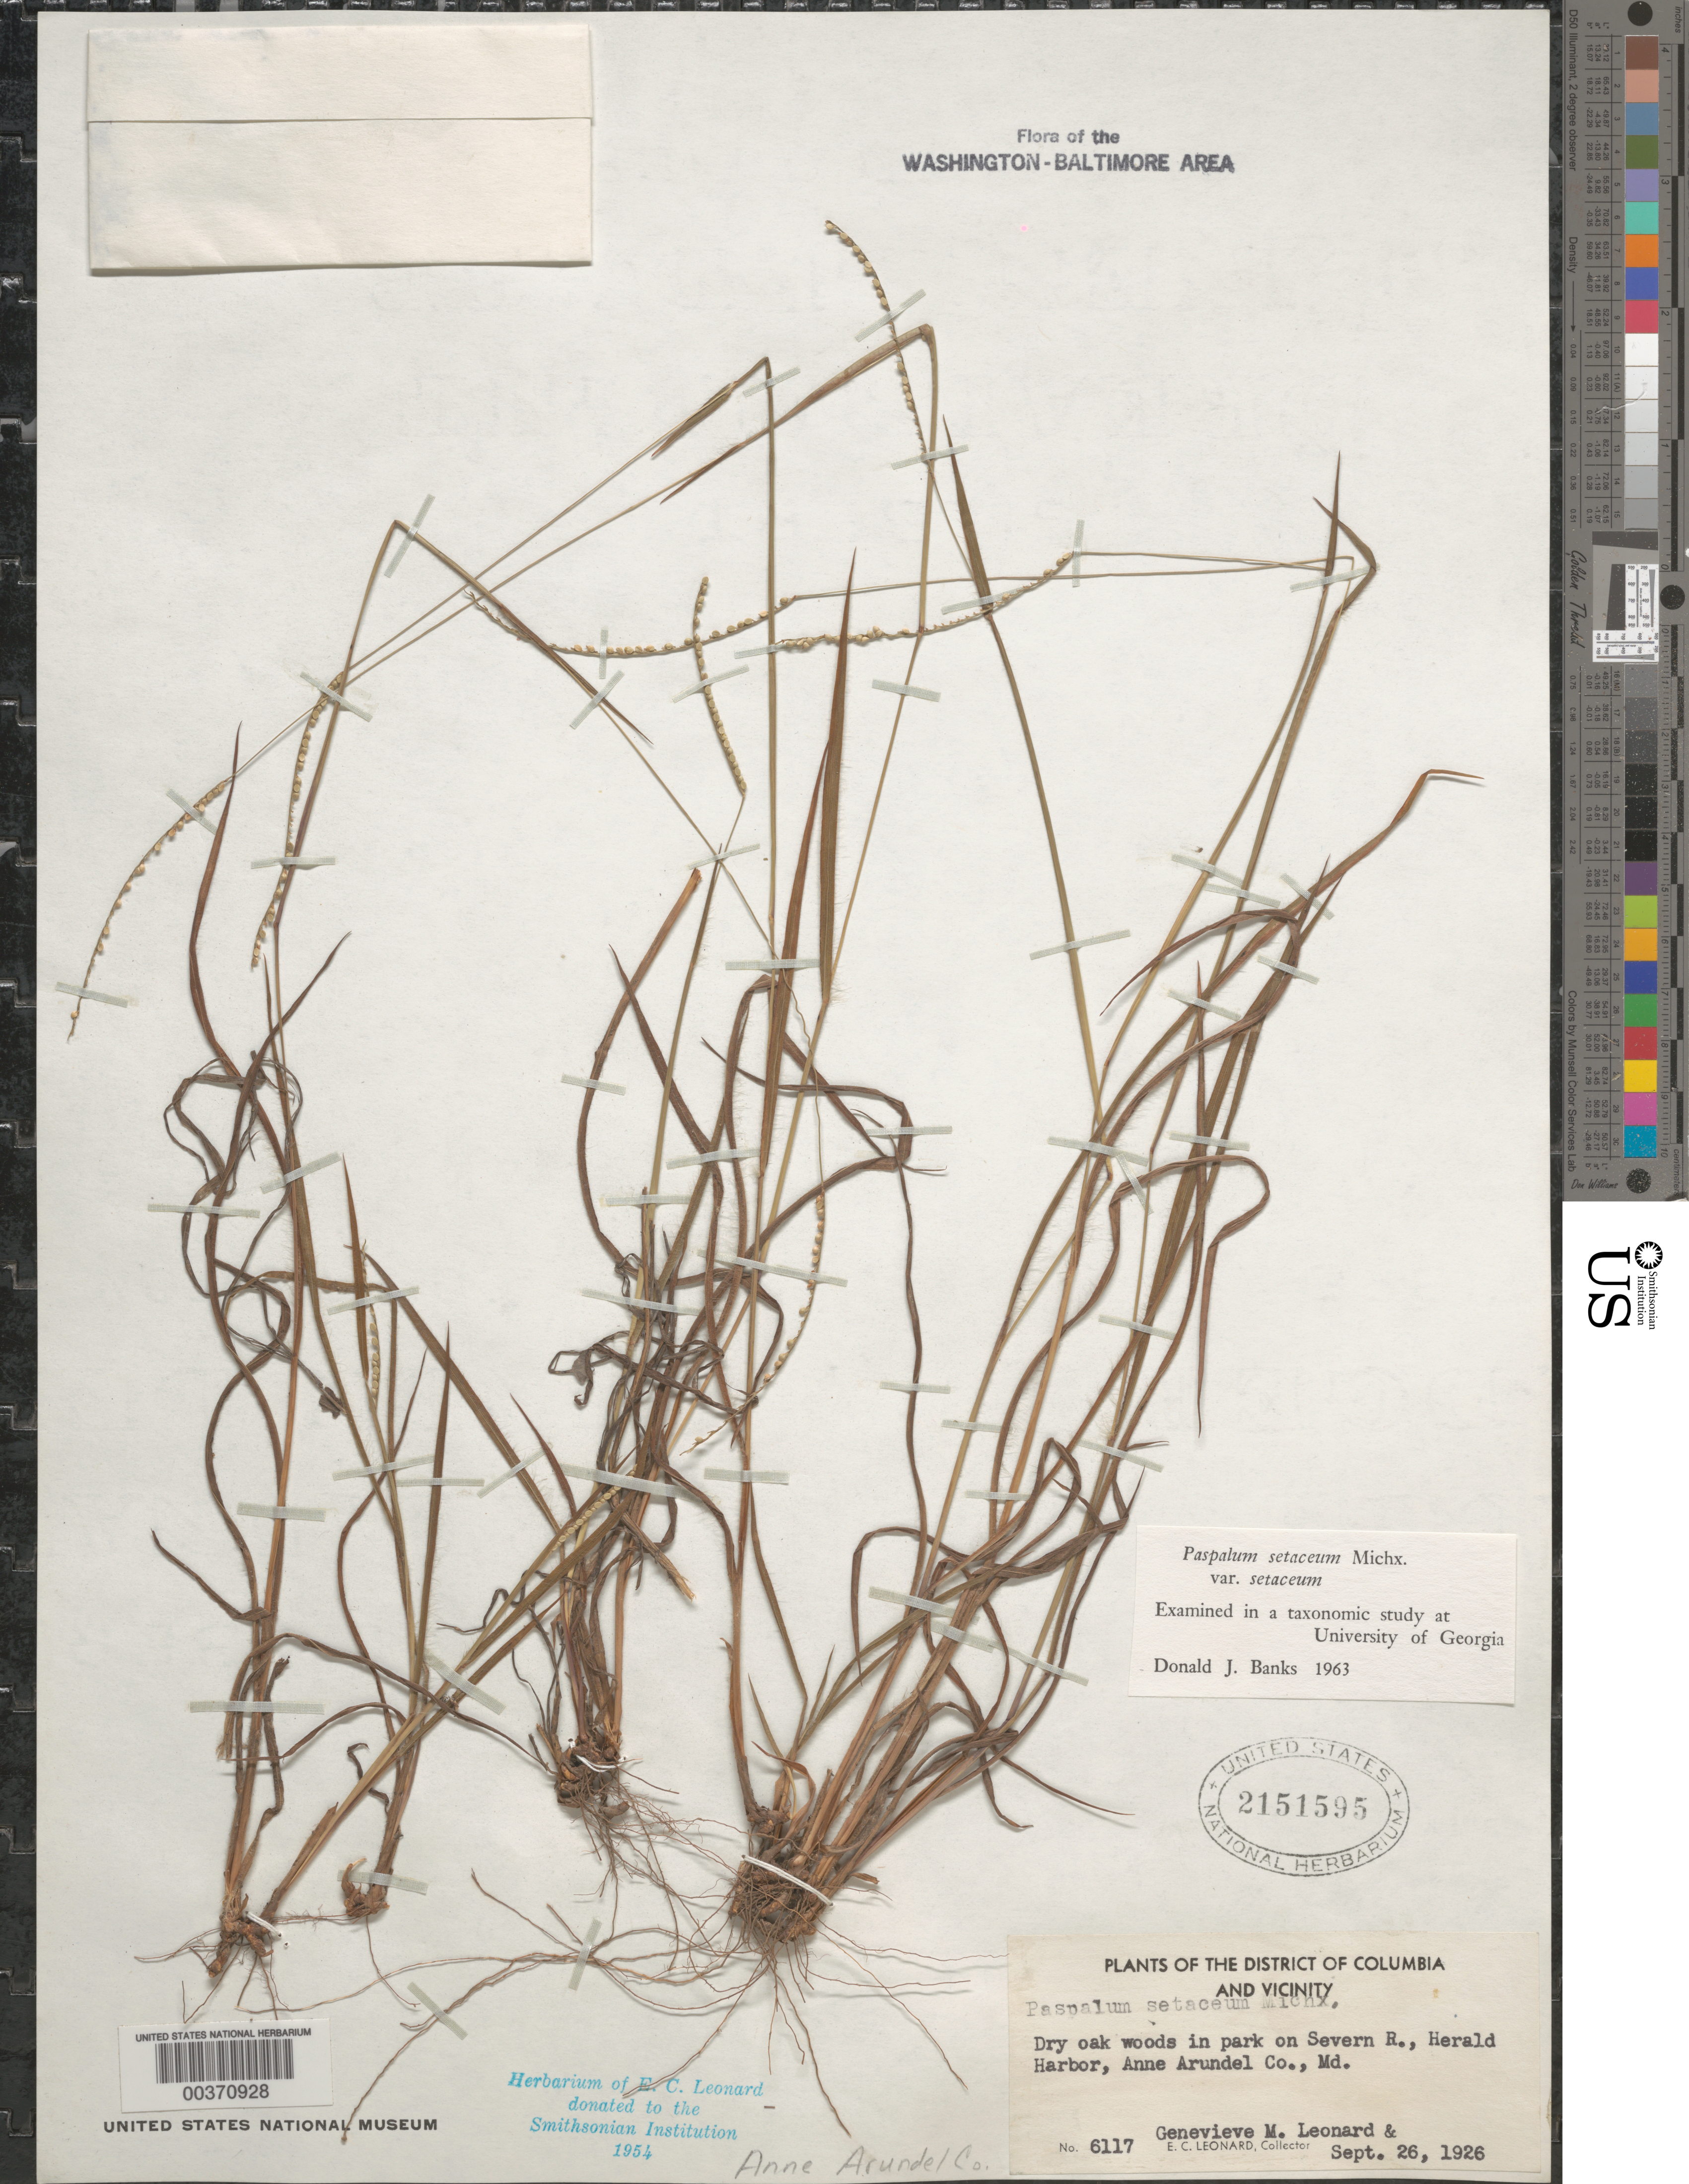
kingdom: Plantae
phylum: Tracheophyta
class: Liliopsida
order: Poales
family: Poaceae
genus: Paspalum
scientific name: Paspalum setaceum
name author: Michx.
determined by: Banks, D. J.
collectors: G. M. Leonard & E. C. Leonard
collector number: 6117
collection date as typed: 26 Sep 1926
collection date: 1926-09-26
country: United States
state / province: Maryland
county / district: Anne Arundel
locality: Park on Severn R., Herald Harbor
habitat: Dry oak woods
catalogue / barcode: US 2151595